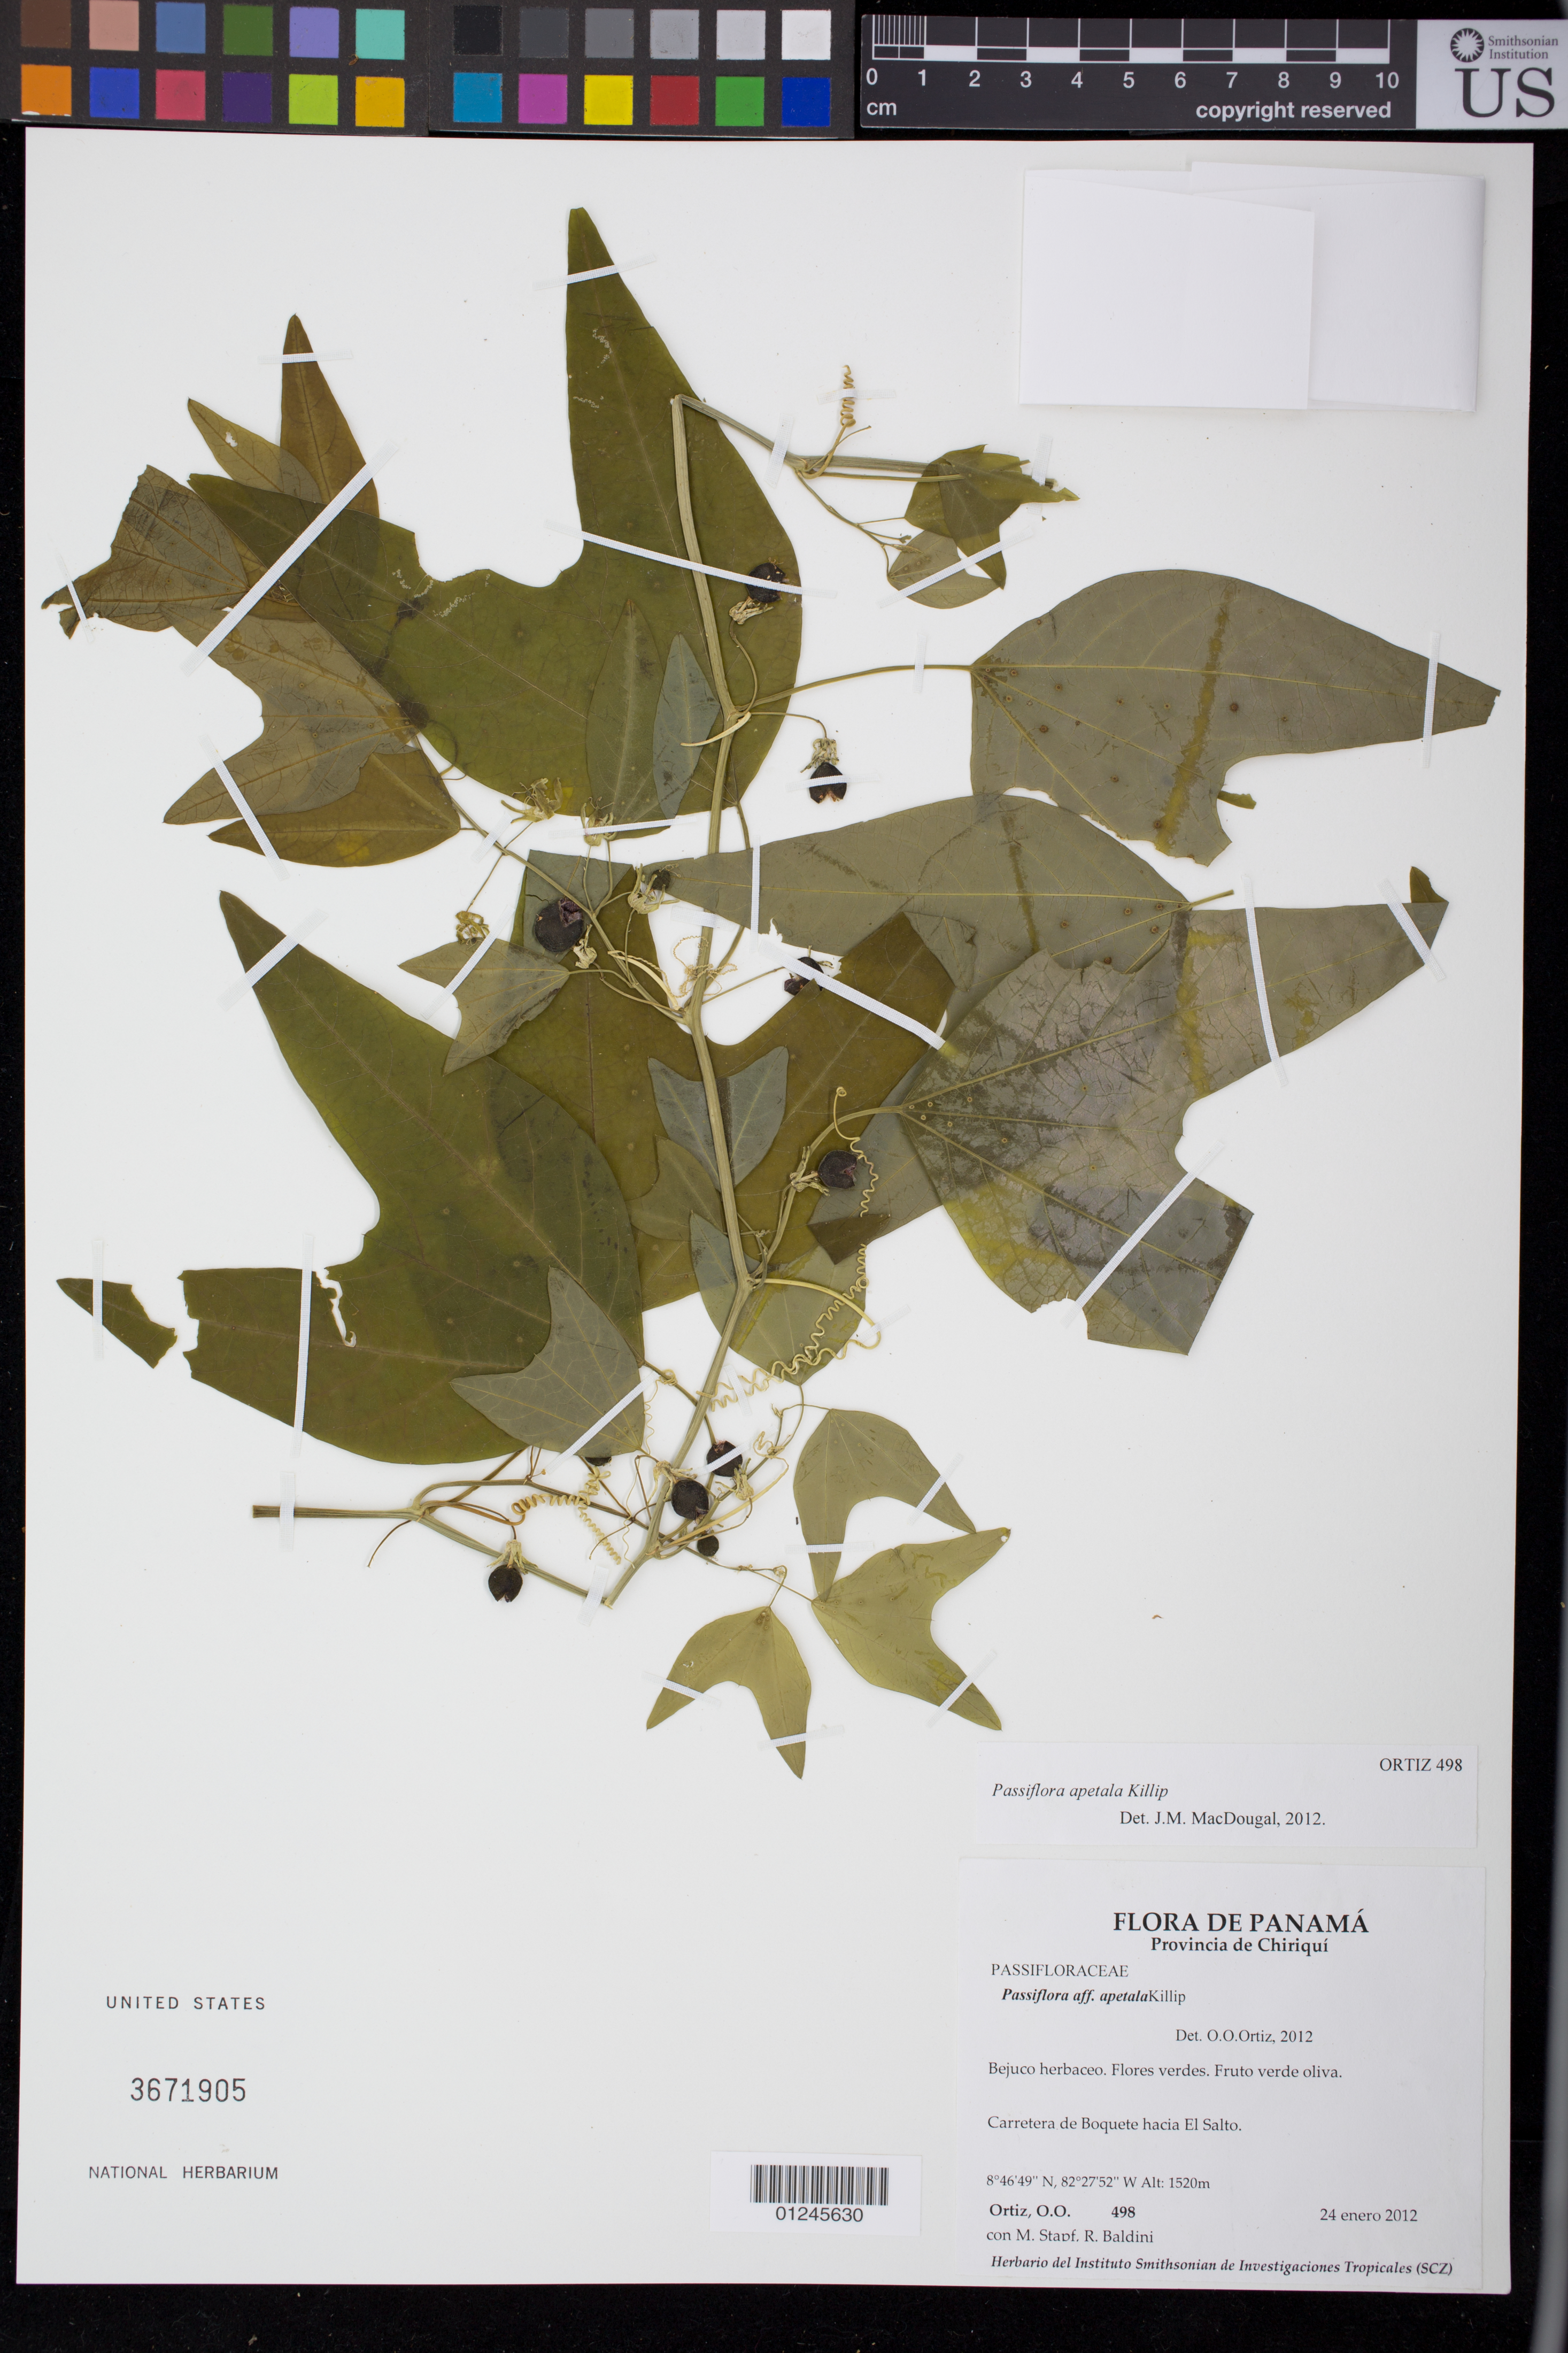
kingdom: Plantae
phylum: Tracheophyta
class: Magnoliopsida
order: Malpighiales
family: Passifloraceae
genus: Passiflora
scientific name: Passiflora apetala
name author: Killip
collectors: O. O. Ortiz, M. Stapf & R. Baldini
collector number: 498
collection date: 2012-01-24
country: Panama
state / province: Chiriqui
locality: Carretera de Boquete hacia El Salto.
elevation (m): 1520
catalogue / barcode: US 3671905